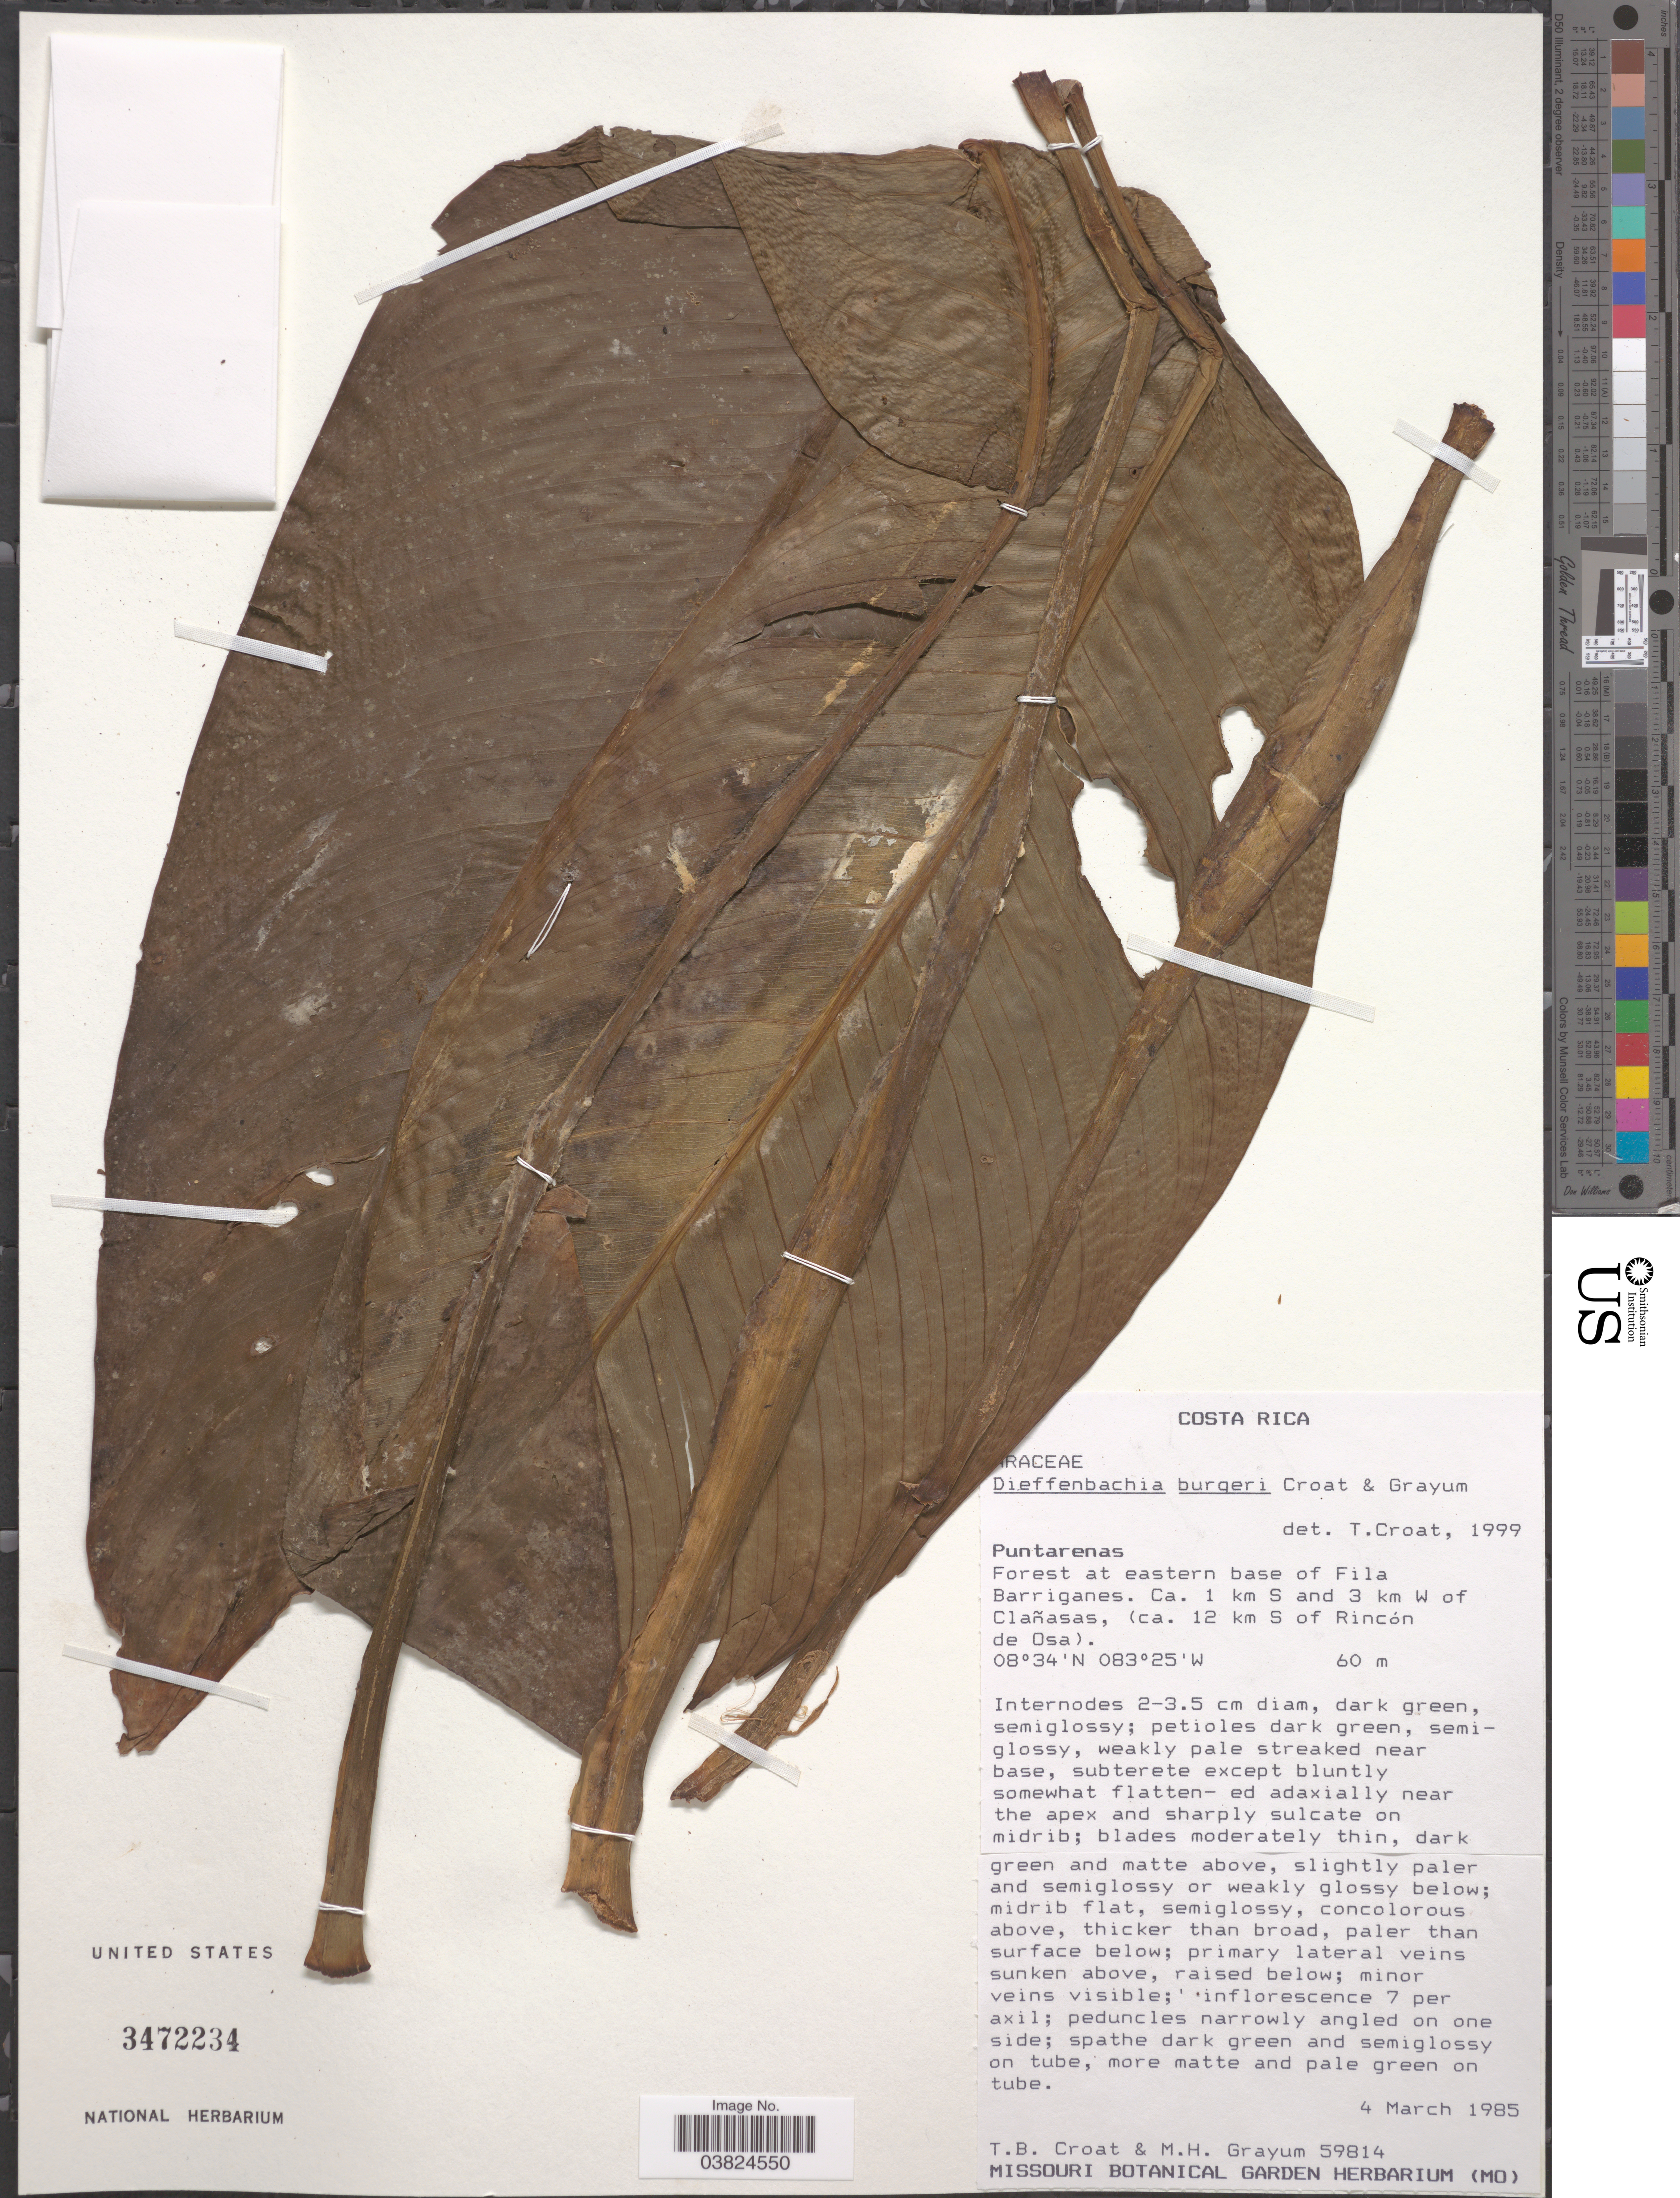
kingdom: Plantae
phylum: Tracheophyta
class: Liliopsida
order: Alismatales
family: Araceae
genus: Dieffenbachia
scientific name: Dieffenbachia burgeri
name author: Croat & Grayum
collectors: T. B. Croat & M. H. Grayum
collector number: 59814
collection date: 1985-03-04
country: Costa Rica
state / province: Puntarenas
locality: Forest at eastern base of Fila Barriganes. Ca. 1 km S and 3 km W of Clañases, (ca. 12 km S of Rincón de Osa).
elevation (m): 60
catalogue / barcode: US 3472234